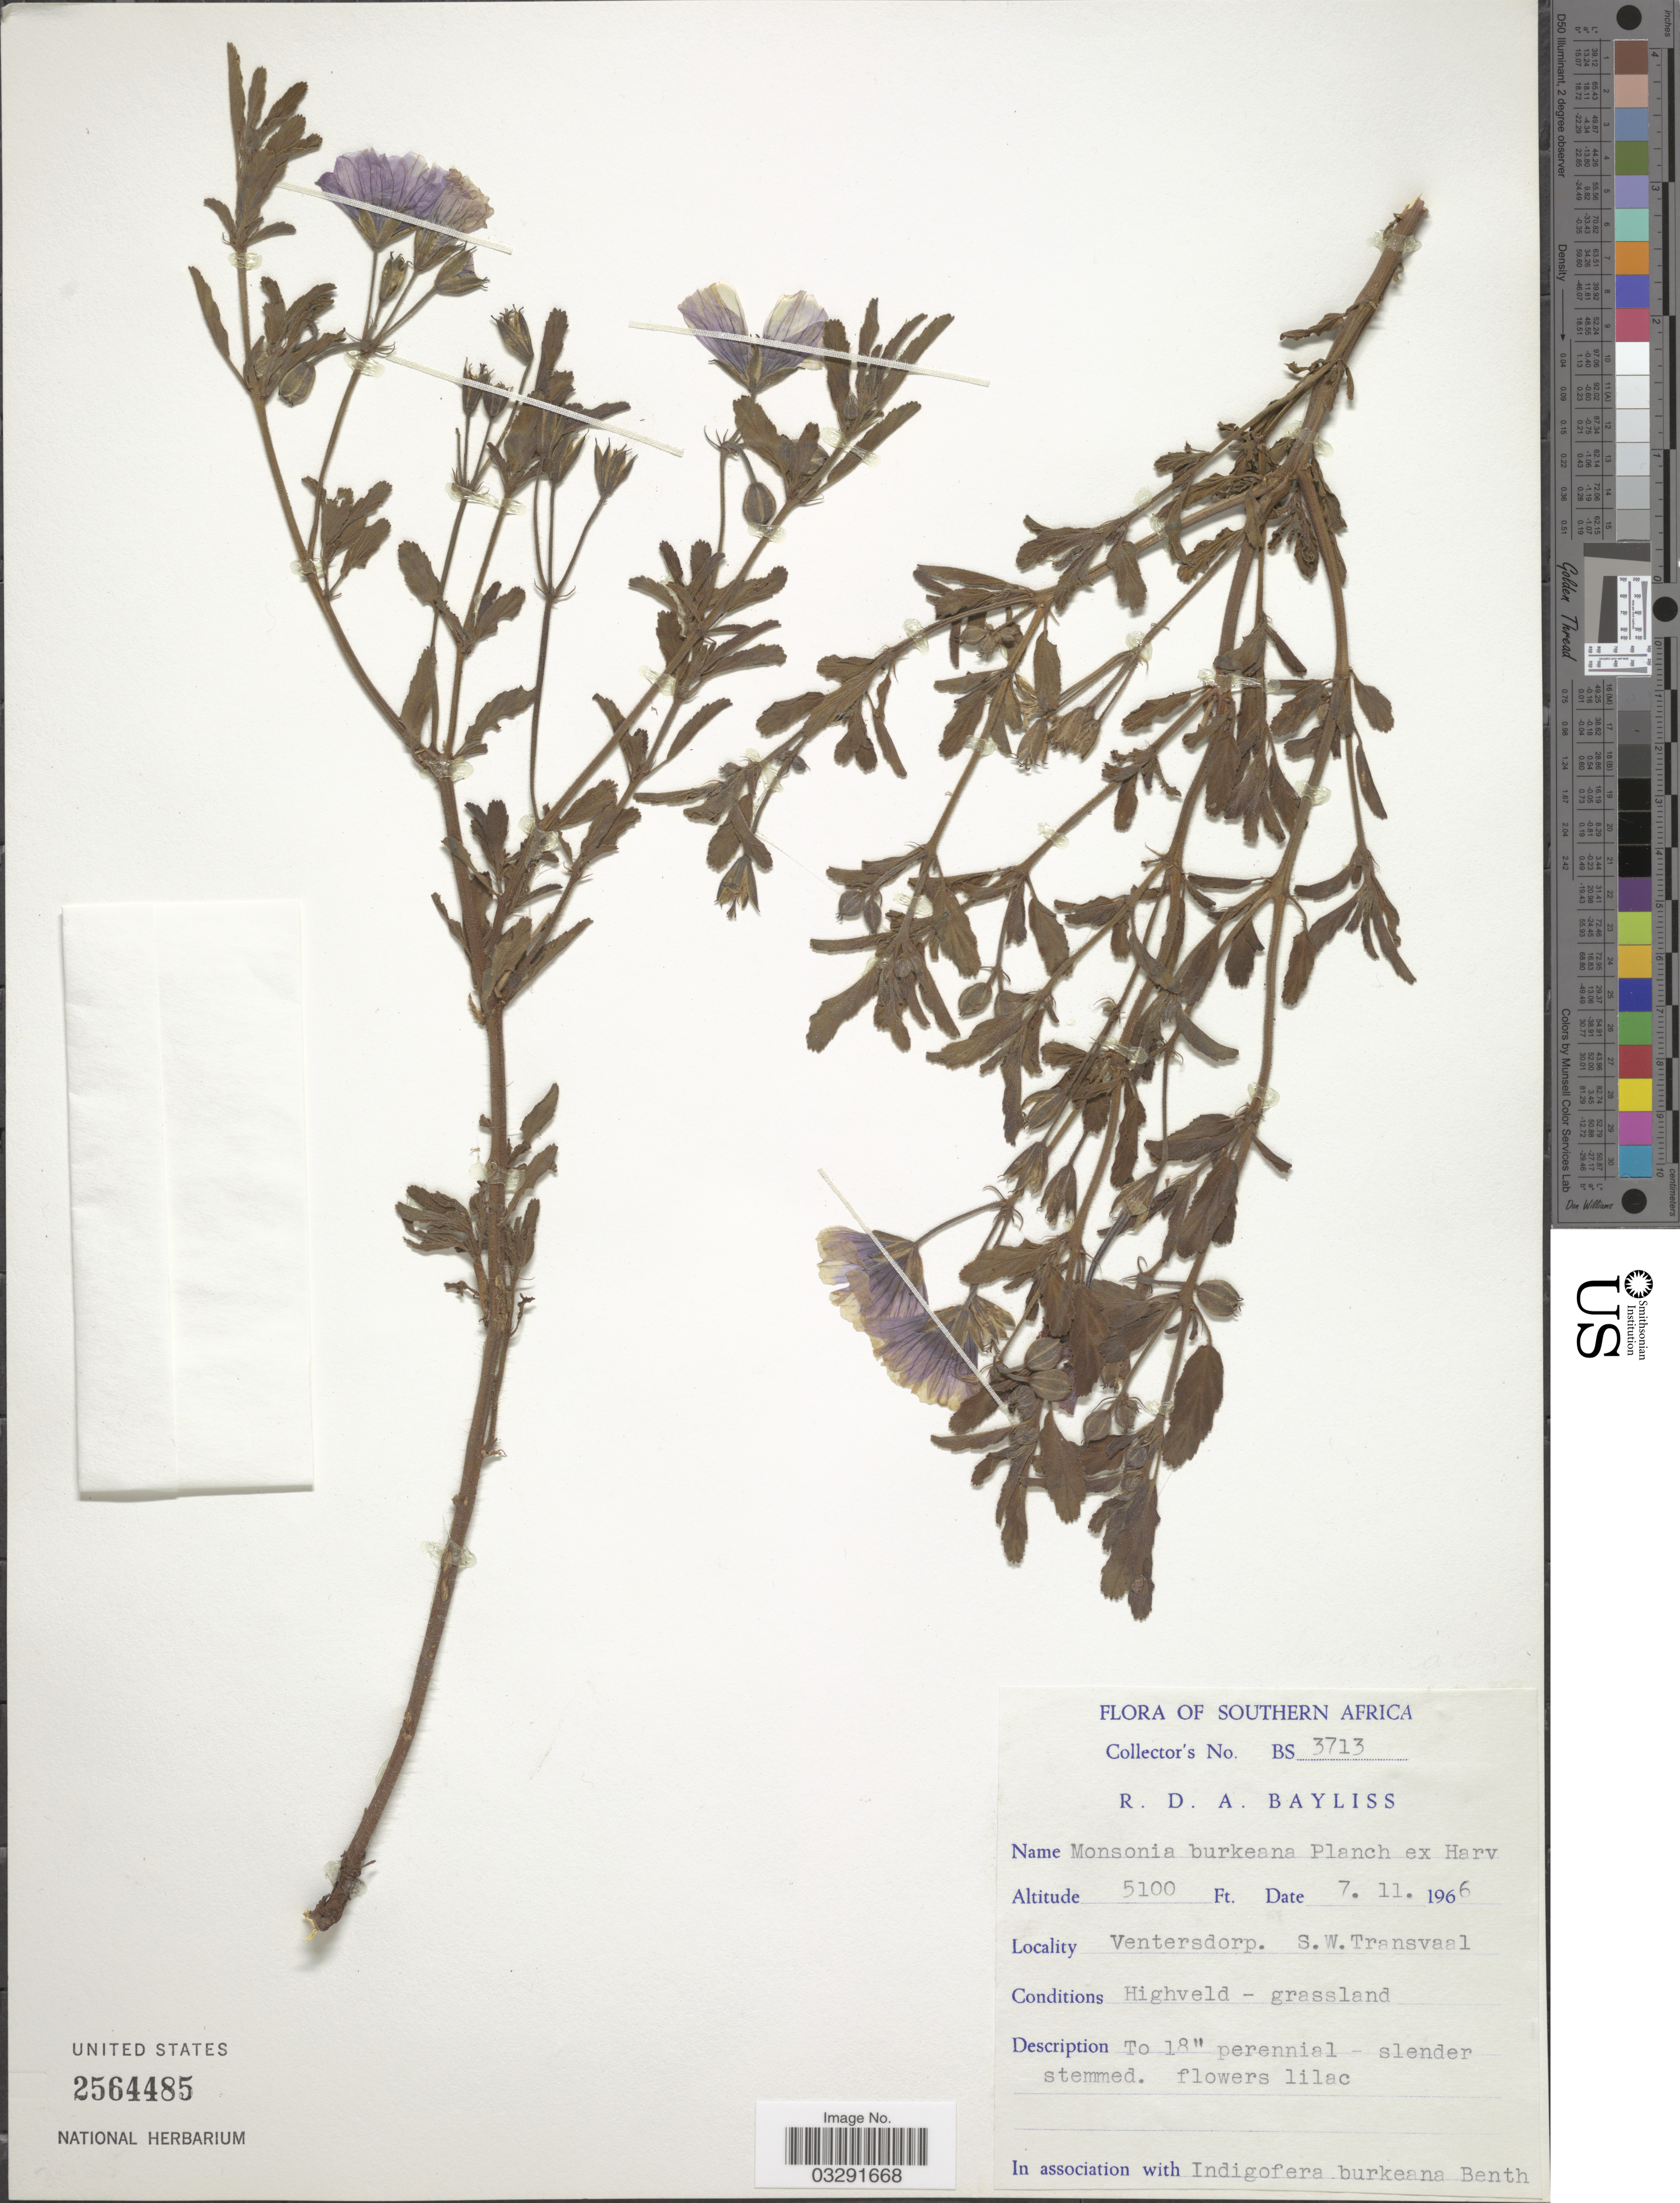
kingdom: Plantae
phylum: Tracheophyta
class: Magnoliopsida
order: Geraniales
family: Geraniaceae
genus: Monsonia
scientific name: Monsonia burkeana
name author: Planch. ex Harv.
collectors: R. Bayliss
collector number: BS3713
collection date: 1966-11-07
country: South Africa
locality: Southern Africa. Ventersdorp. S.W. Transvaal.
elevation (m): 1554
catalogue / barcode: US 2564485